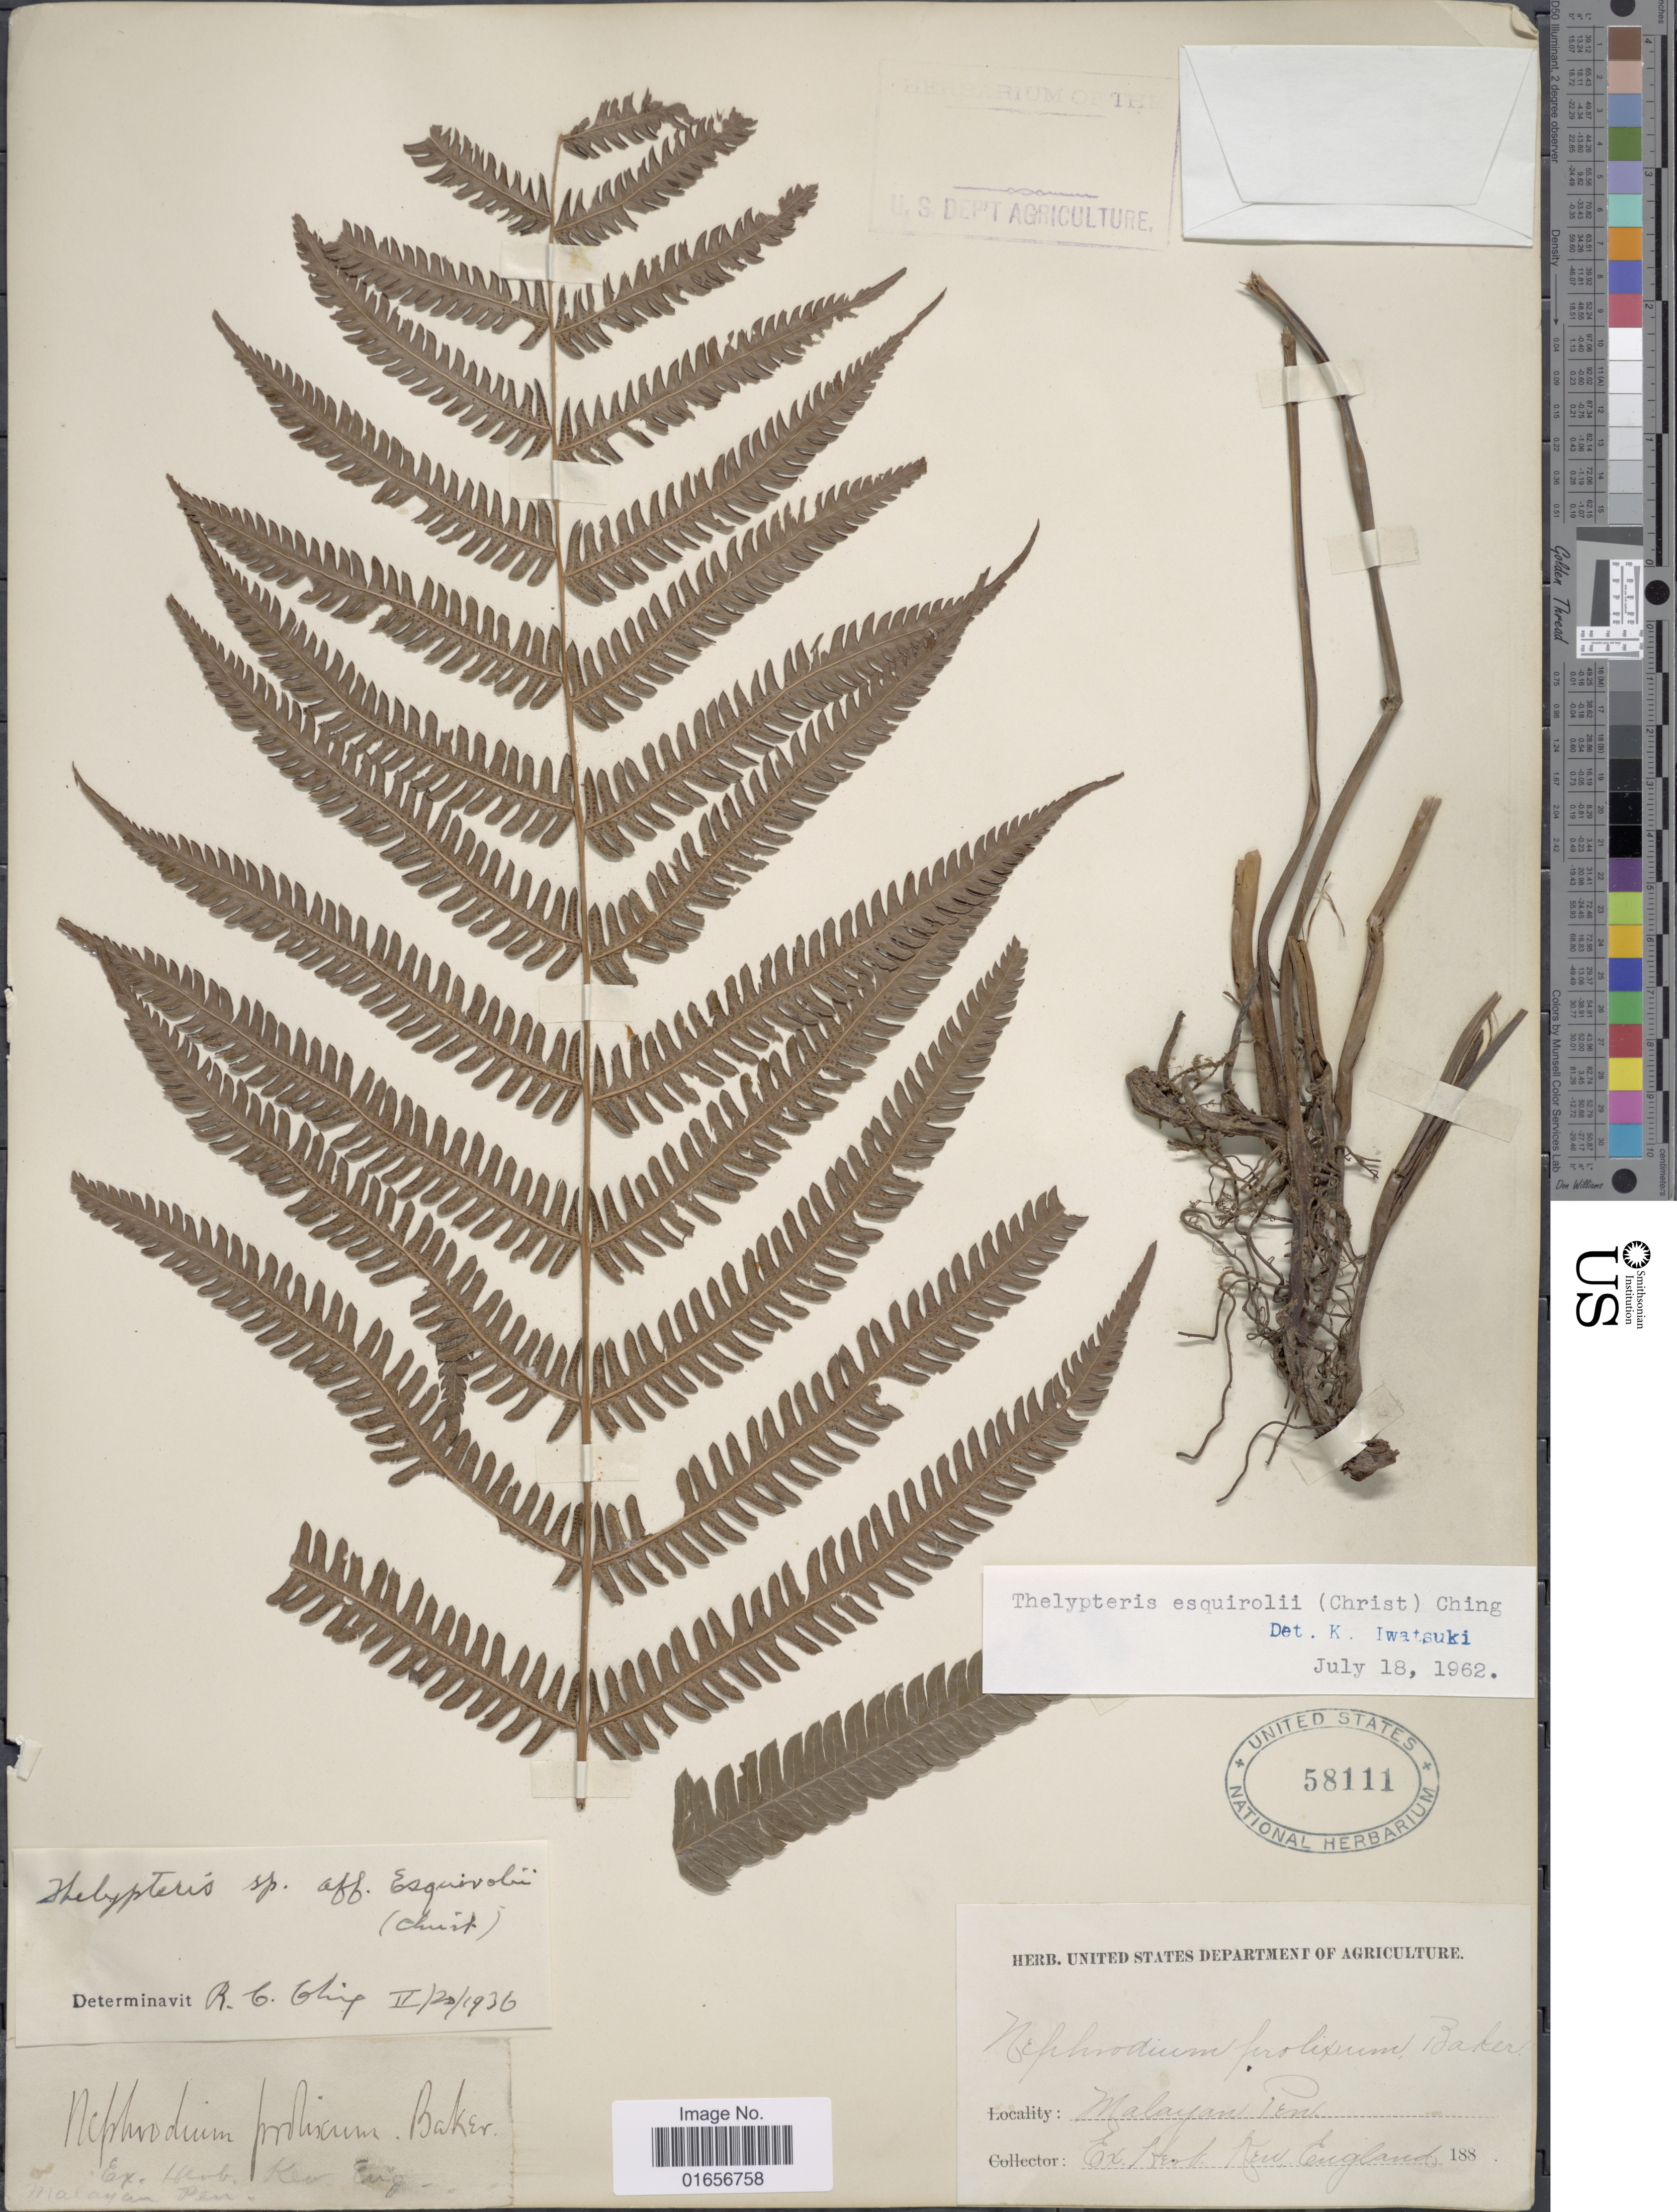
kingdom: Plantae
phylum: Tracheophyta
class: Polypodiopsida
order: Polypodiales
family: Thelypteridaceae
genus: Pseudocyclosorus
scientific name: Pseudocyclosorus esquirolii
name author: (Christ) Ching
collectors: ex herb. L. Castillon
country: Malaysia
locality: Malaya Pen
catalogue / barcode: US 58111